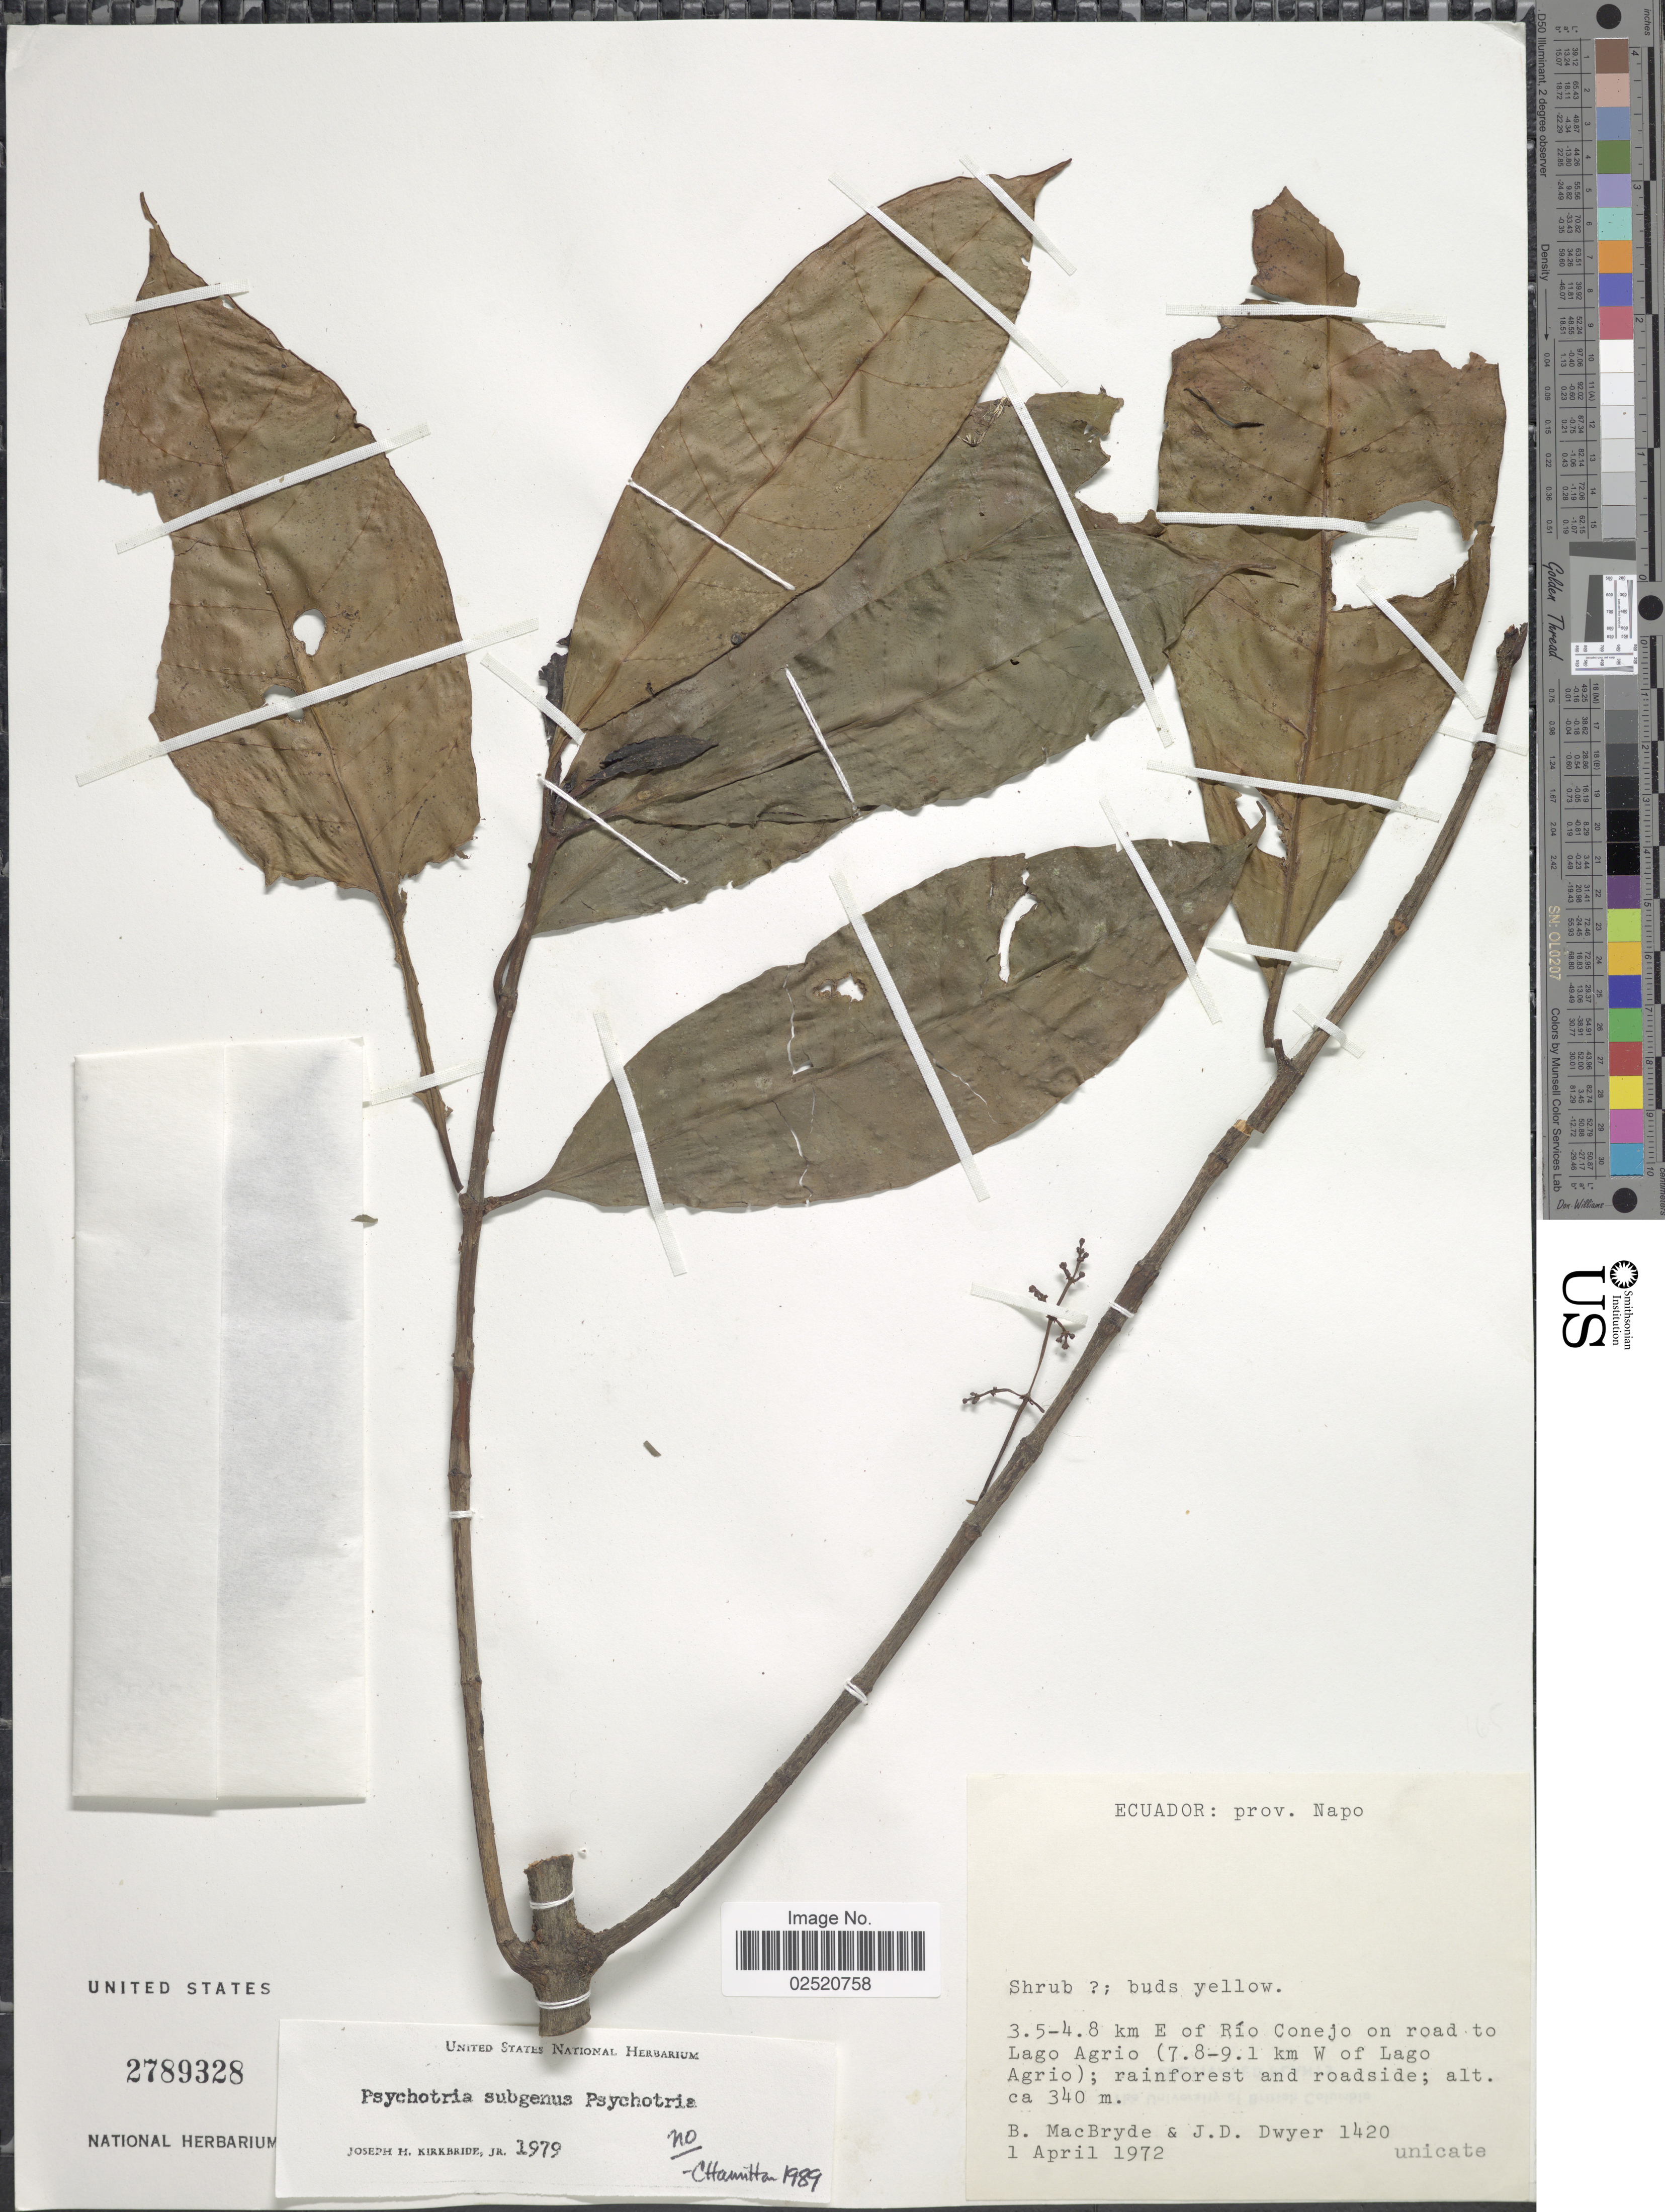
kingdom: Plantae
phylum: Tracheophyta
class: Magnoliopsida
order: Gentianales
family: Rubiaceae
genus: Psychotria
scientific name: Psychotria sp.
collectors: B. MacBryde & J. D. Dwyer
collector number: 1420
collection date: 1972-04-01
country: Ecuador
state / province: Napo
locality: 3.5-4.8 km E of Río Conejo on road to Lago Agrio (7.8-9.1 km W of Lago Agrio)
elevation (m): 340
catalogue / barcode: US 2789328